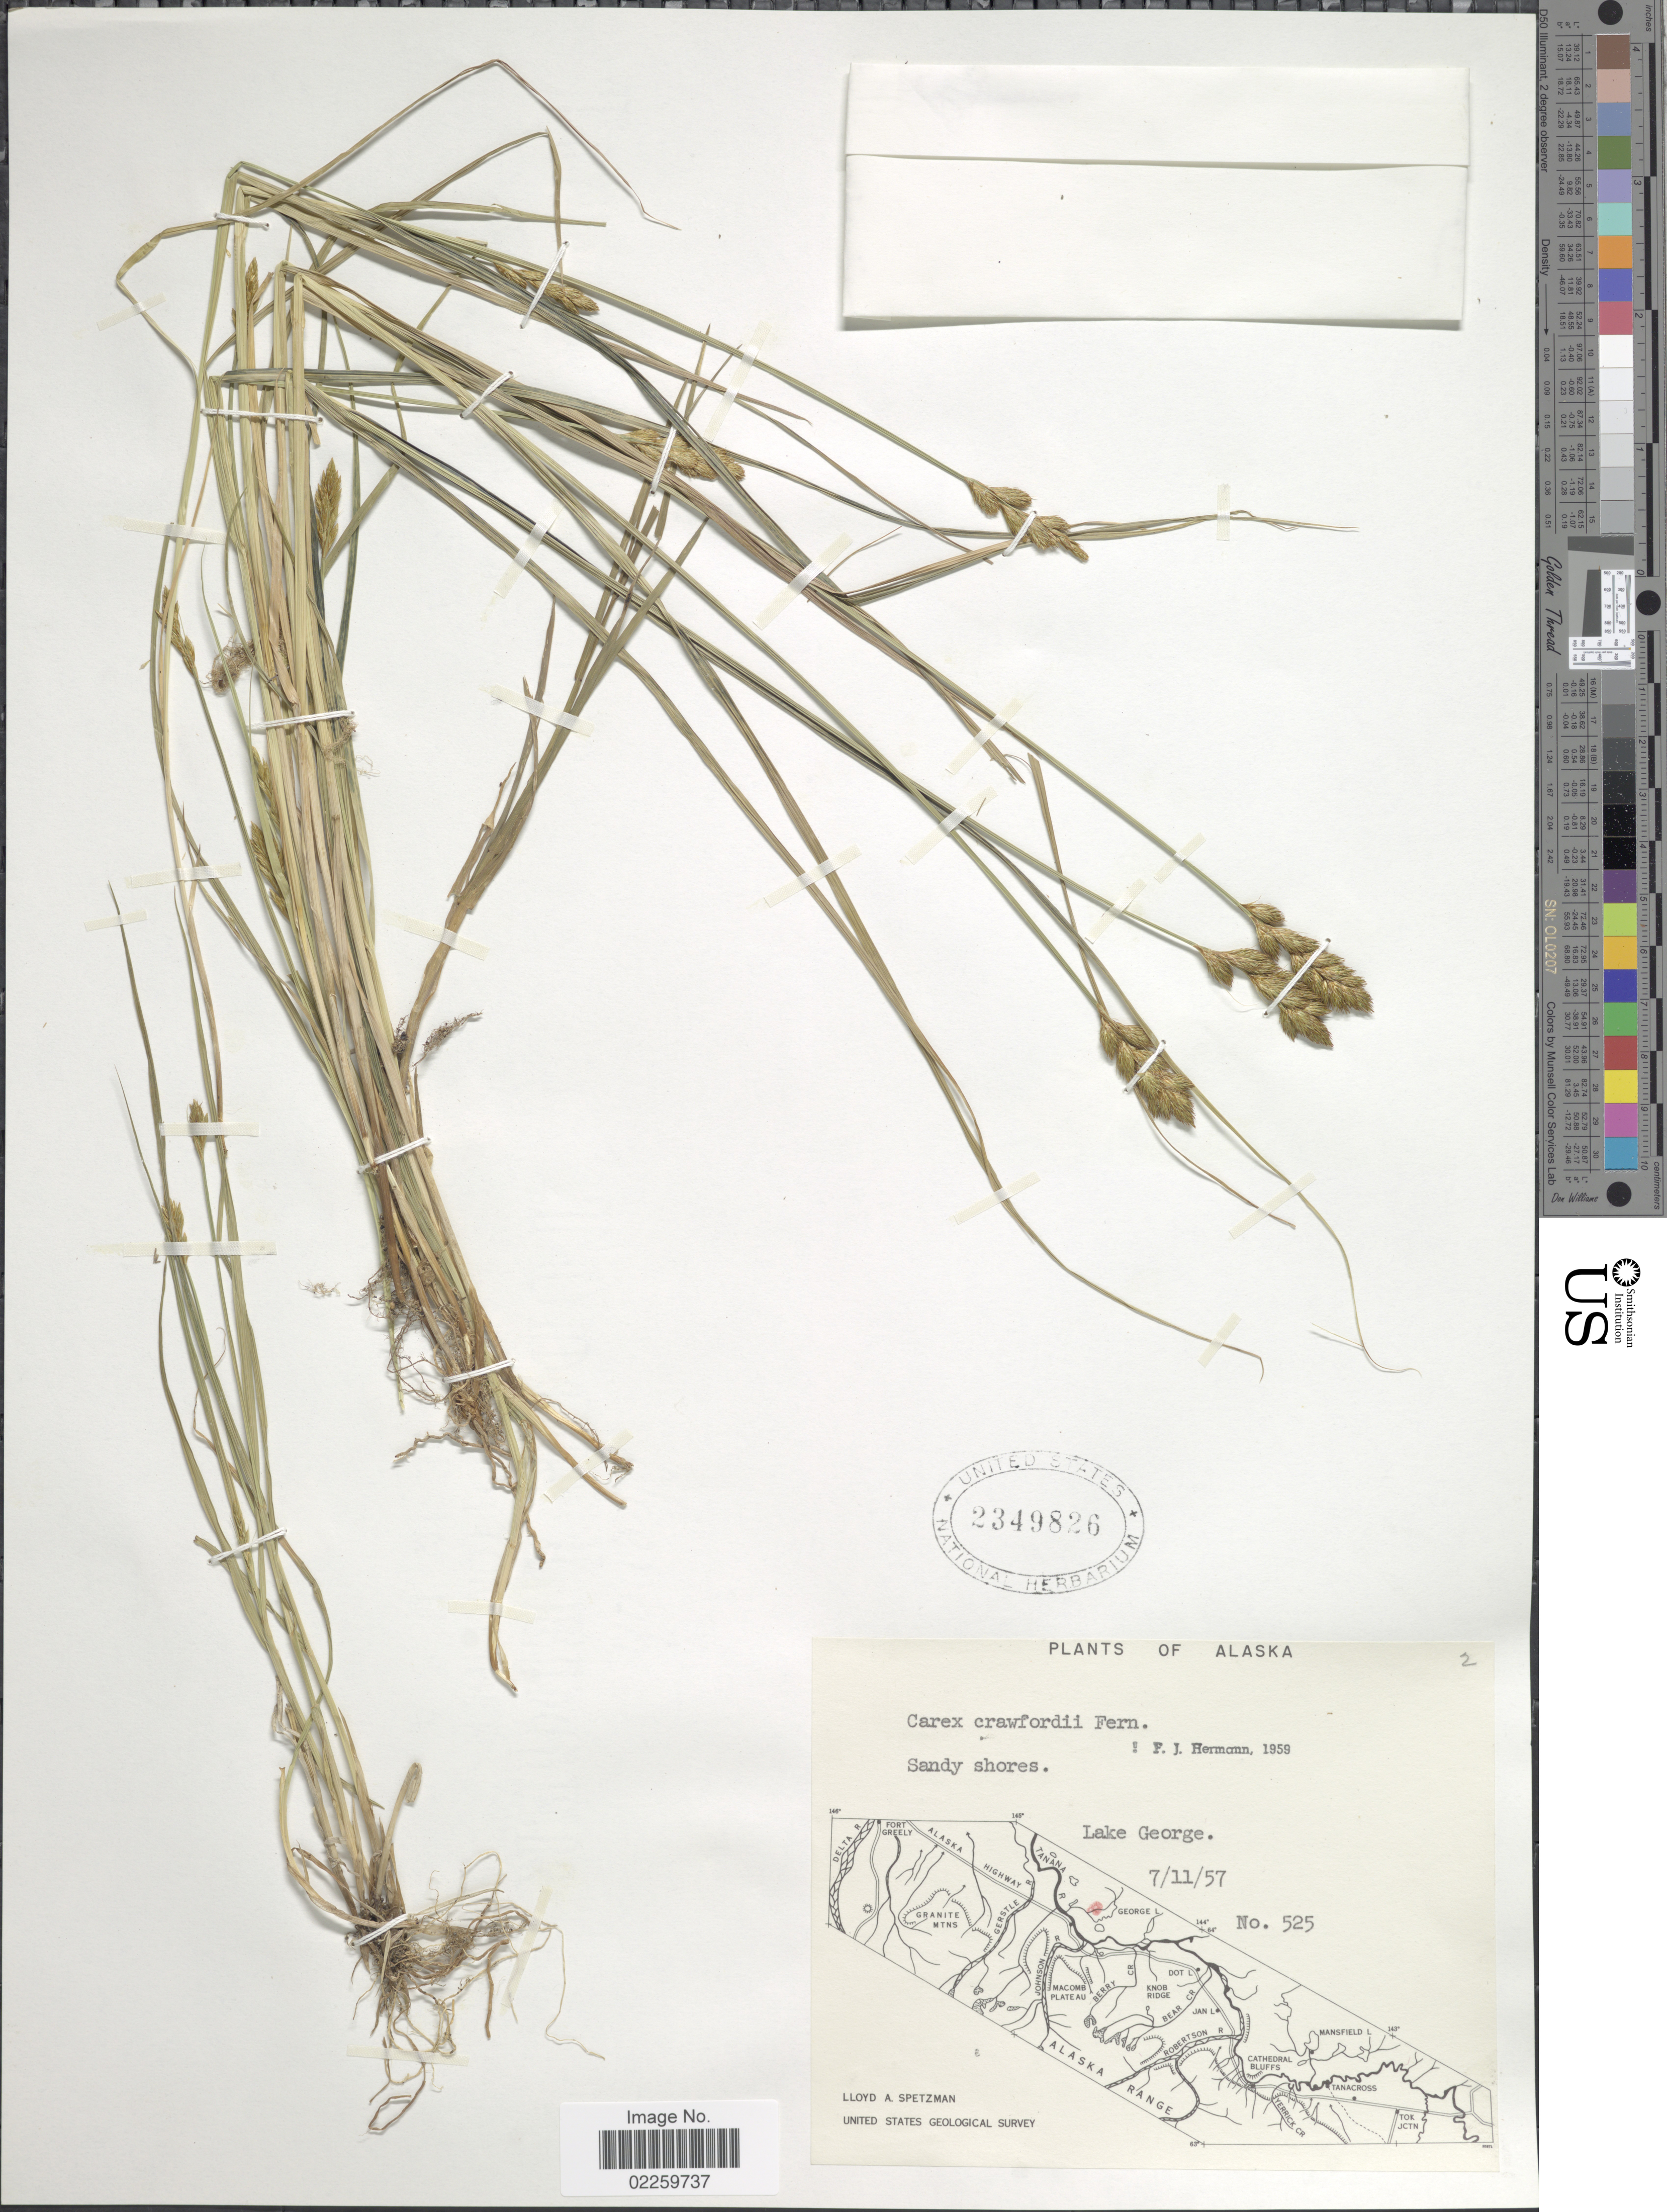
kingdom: Plantae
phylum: Tracheophyta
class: Liliopsida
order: Poales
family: Cyperaceae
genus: Carex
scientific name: Carex crawfordii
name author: Fernald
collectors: L. Spetzman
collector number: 525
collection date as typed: Transcribed d/m/y: 11/7/57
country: United States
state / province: Alaska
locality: Sandy shores, Lake George.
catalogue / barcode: US 2349826